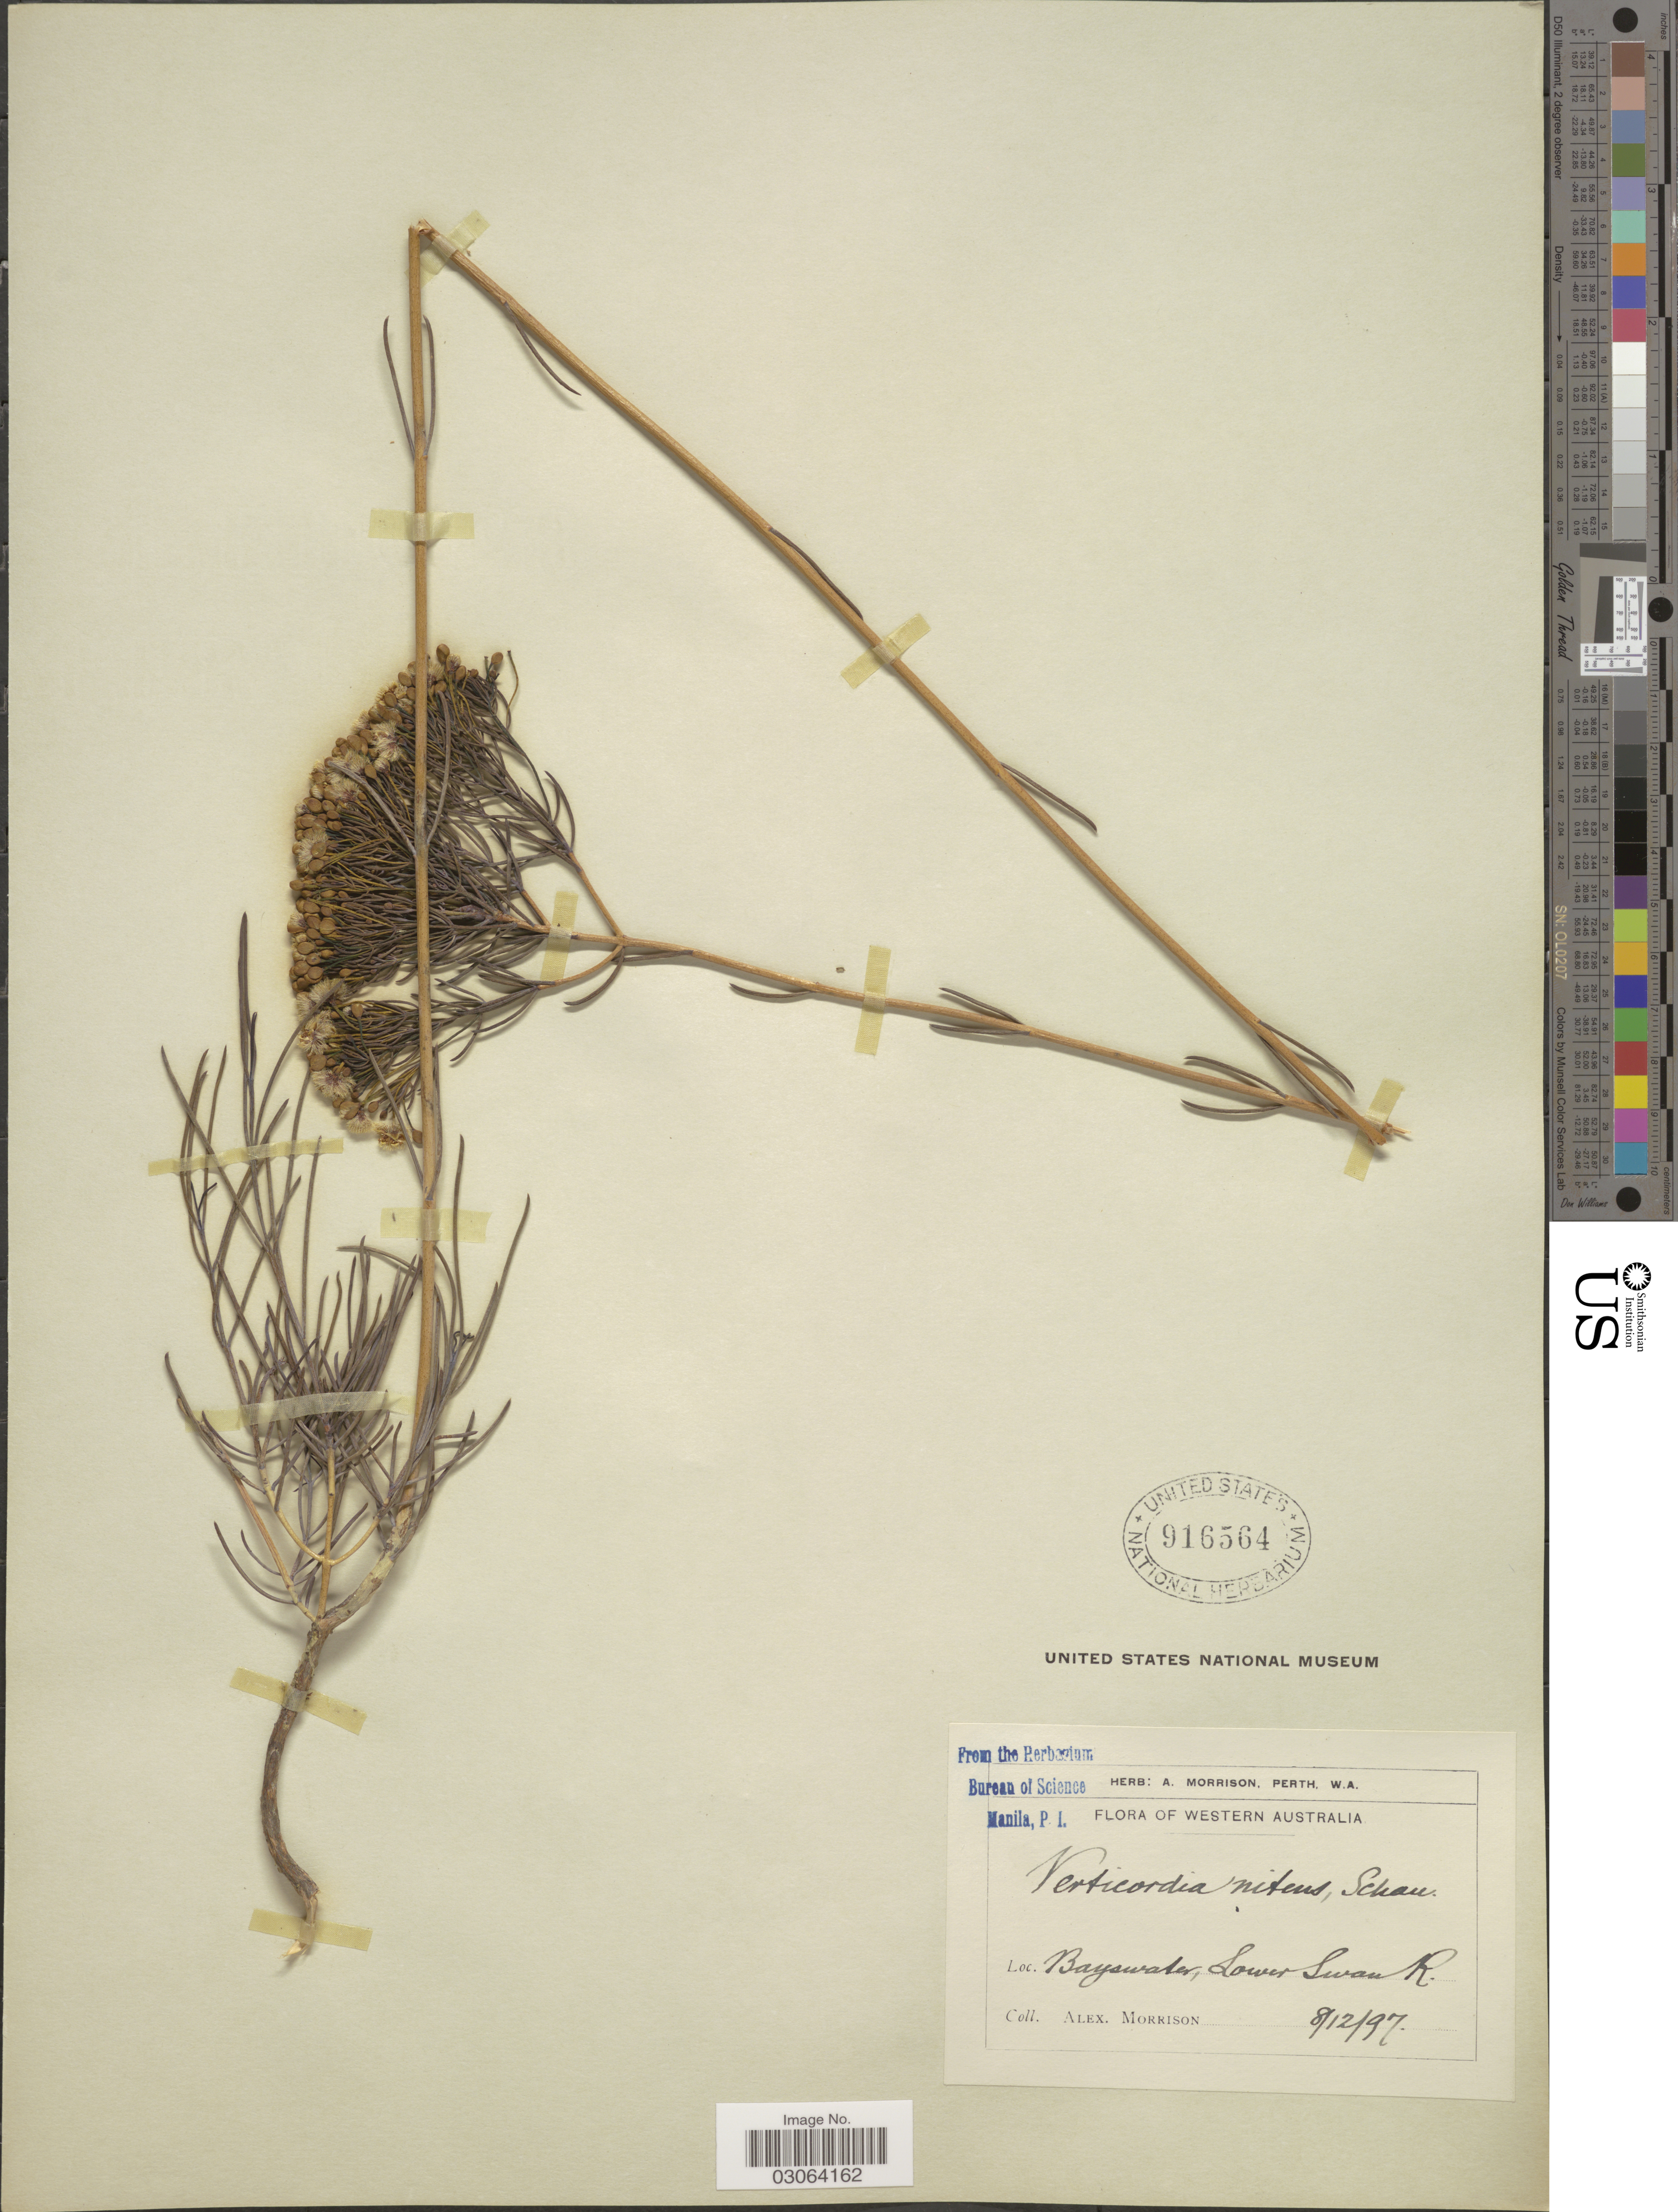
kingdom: Plantae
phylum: Tracheophyta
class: Magnoliopsida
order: Myrtales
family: Myrtaceae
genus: Verticordia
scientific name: Verticordia nitens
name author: (Lindl.) Endl.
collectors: A. Morrison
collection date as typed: Transcribed d/m/y: 8/12/97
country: Australia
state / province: Western Australia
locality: Bayswater, Lower Swan R.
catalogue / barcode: US 916564